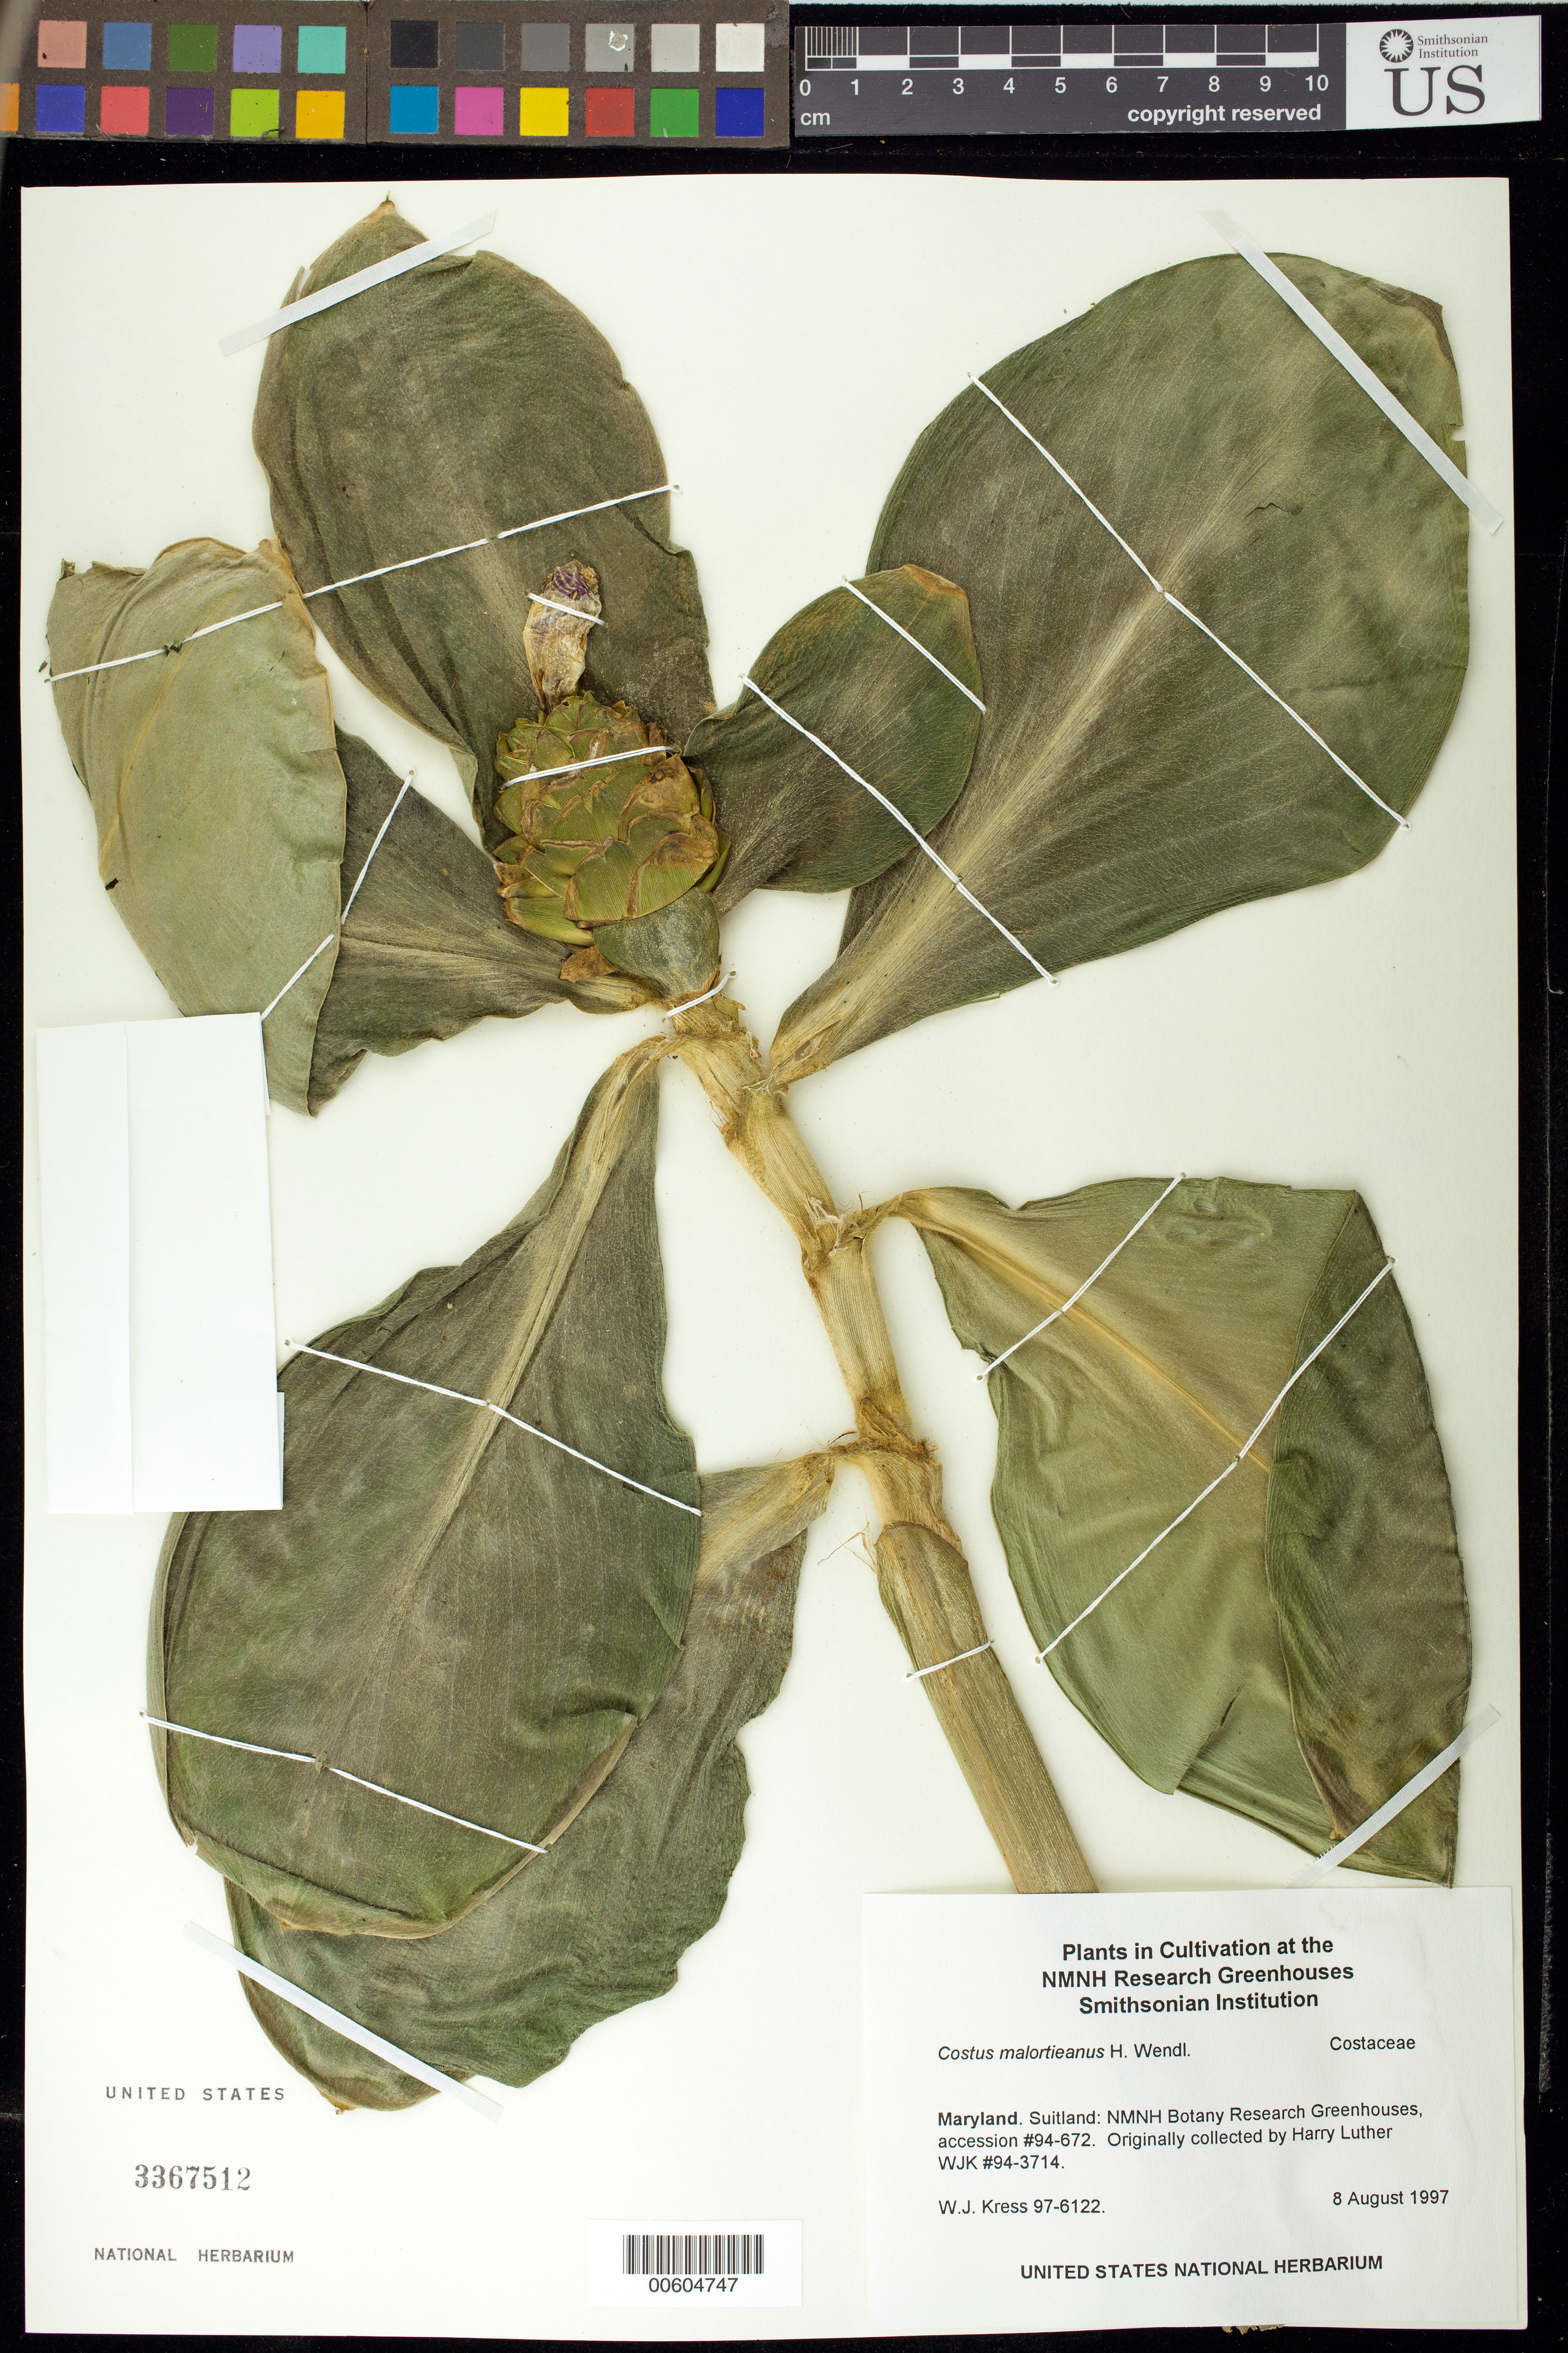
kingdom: Plantae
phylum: Tracheophyta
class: Liliopsida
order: Zingiberales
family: Costaceae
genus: Costus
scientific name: Costus malorteanus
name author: H. Wendl.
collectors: W. J. Kress & M. Bordelon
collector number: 97-6122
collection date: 1997-08-08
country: United States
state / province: Maryland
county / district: Prince George's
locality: NMNH Botany Research Greenhouses. Suitland.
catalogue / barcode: US 3367512